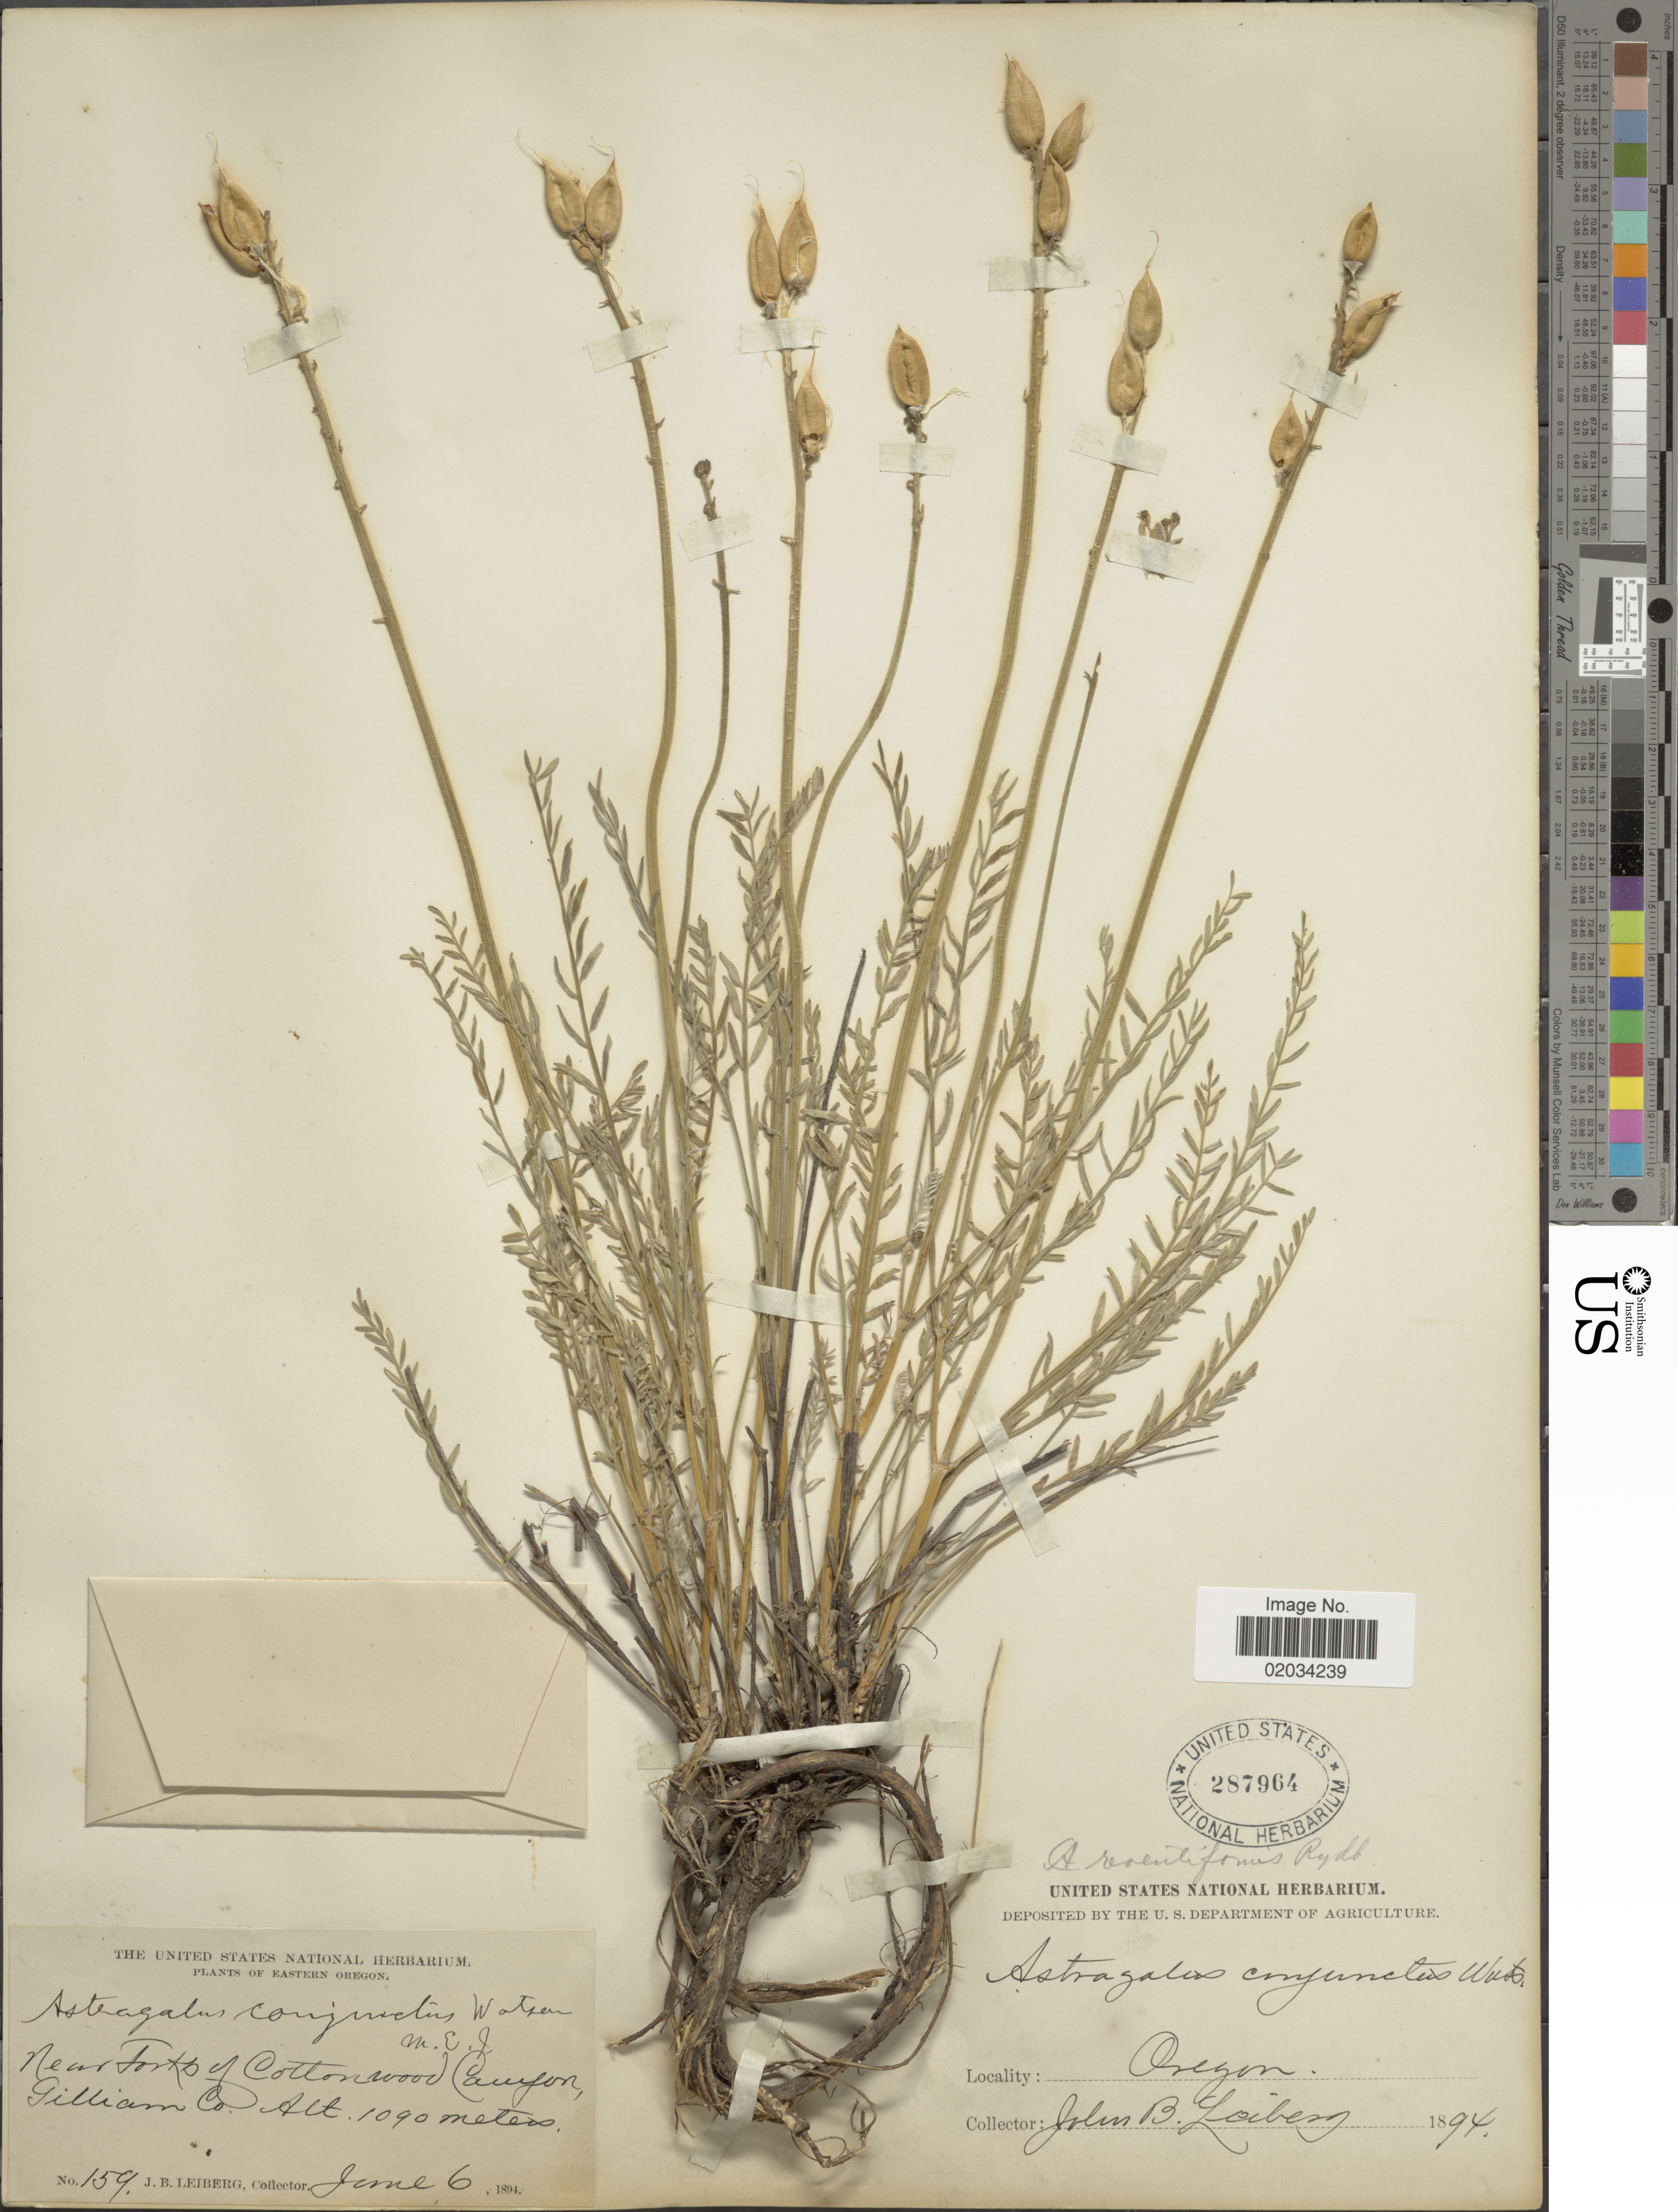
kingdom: Plantae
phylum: Tracheophyta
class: Magnoliopsida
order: Fabales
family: Fabaceae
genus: Astragalus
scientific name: Astragalus reventiformis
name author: (Rydb.) Barneby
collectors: J. B. Leiberg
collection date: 1894-06-06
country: United States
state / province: Oregon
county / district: Gilliam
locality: Near Forks of Cottonwood Canyon, Gilliam Co.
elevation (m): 1090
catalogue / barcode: US 287964